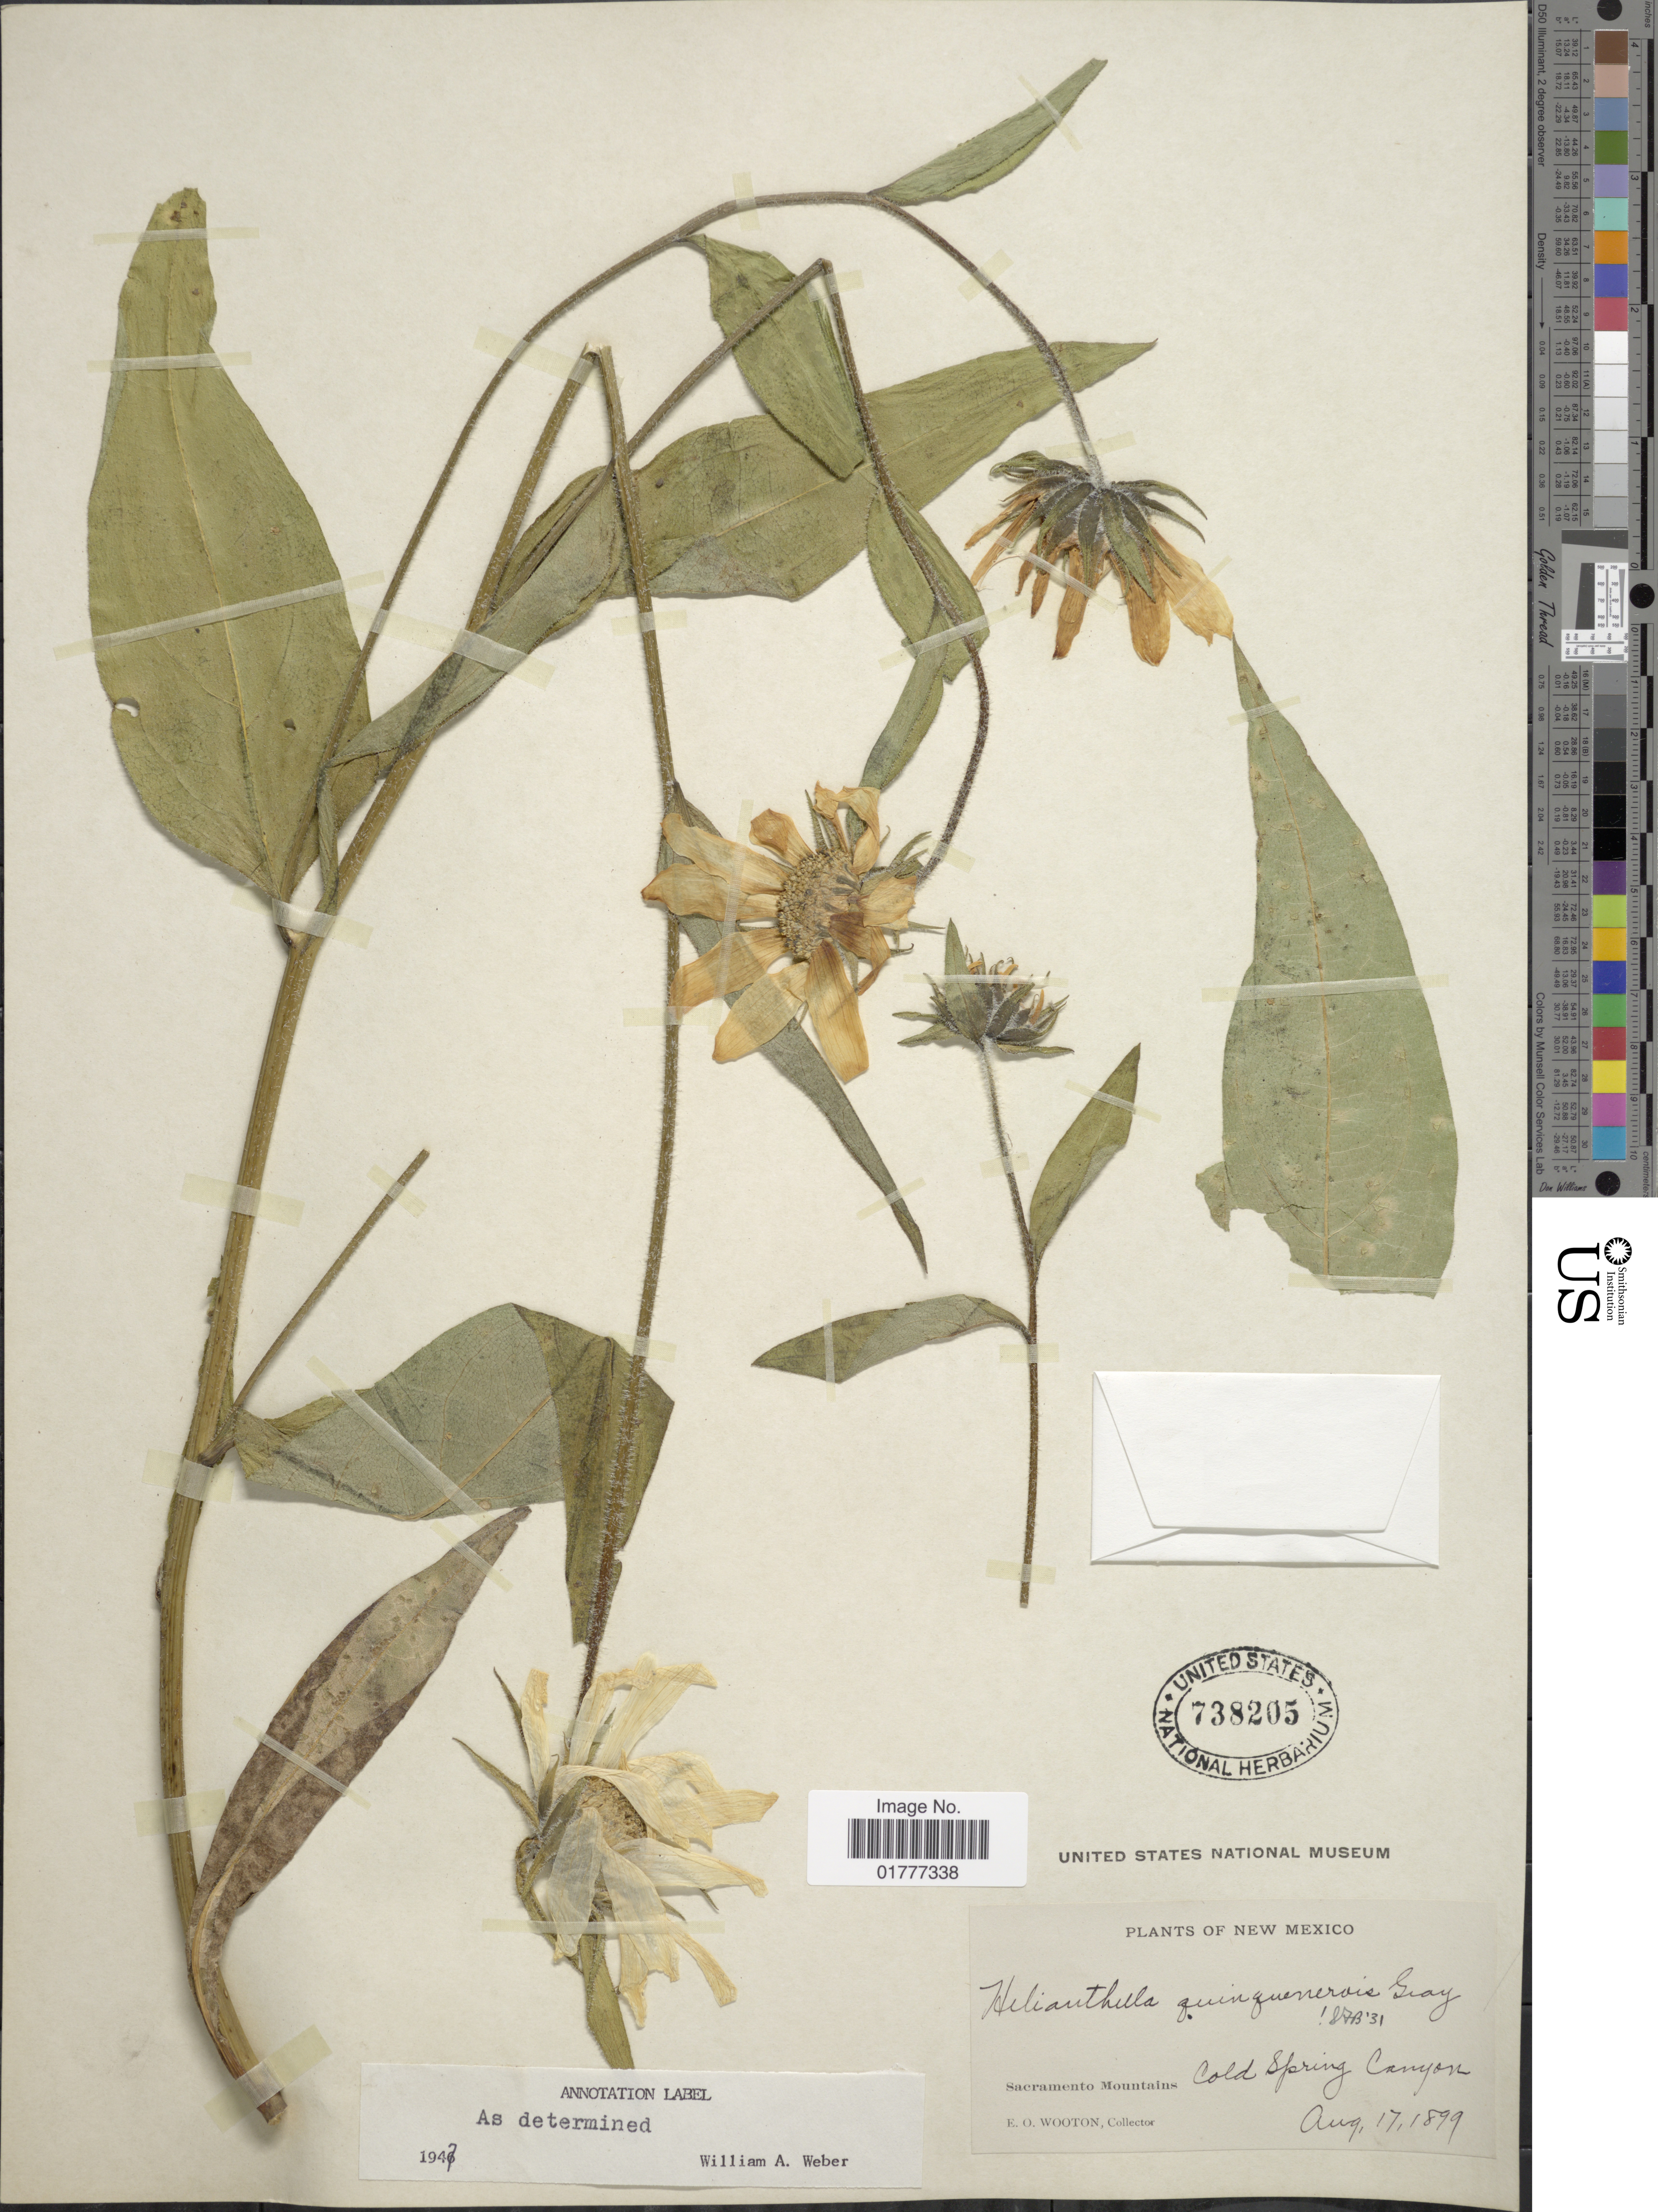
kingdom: Plantae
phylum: Tracheophyta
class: Magnoliopsida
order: Asterales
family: Asteraceae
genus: Helianthella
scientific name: Helianthella quinquenervis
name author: (Hook.) A. Gray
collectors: E. O. Wooton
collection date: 1899-08-17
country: United States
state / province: New Mexico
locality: Sacramento Mountains, Cold Springs Canyon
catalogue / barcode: US 738205